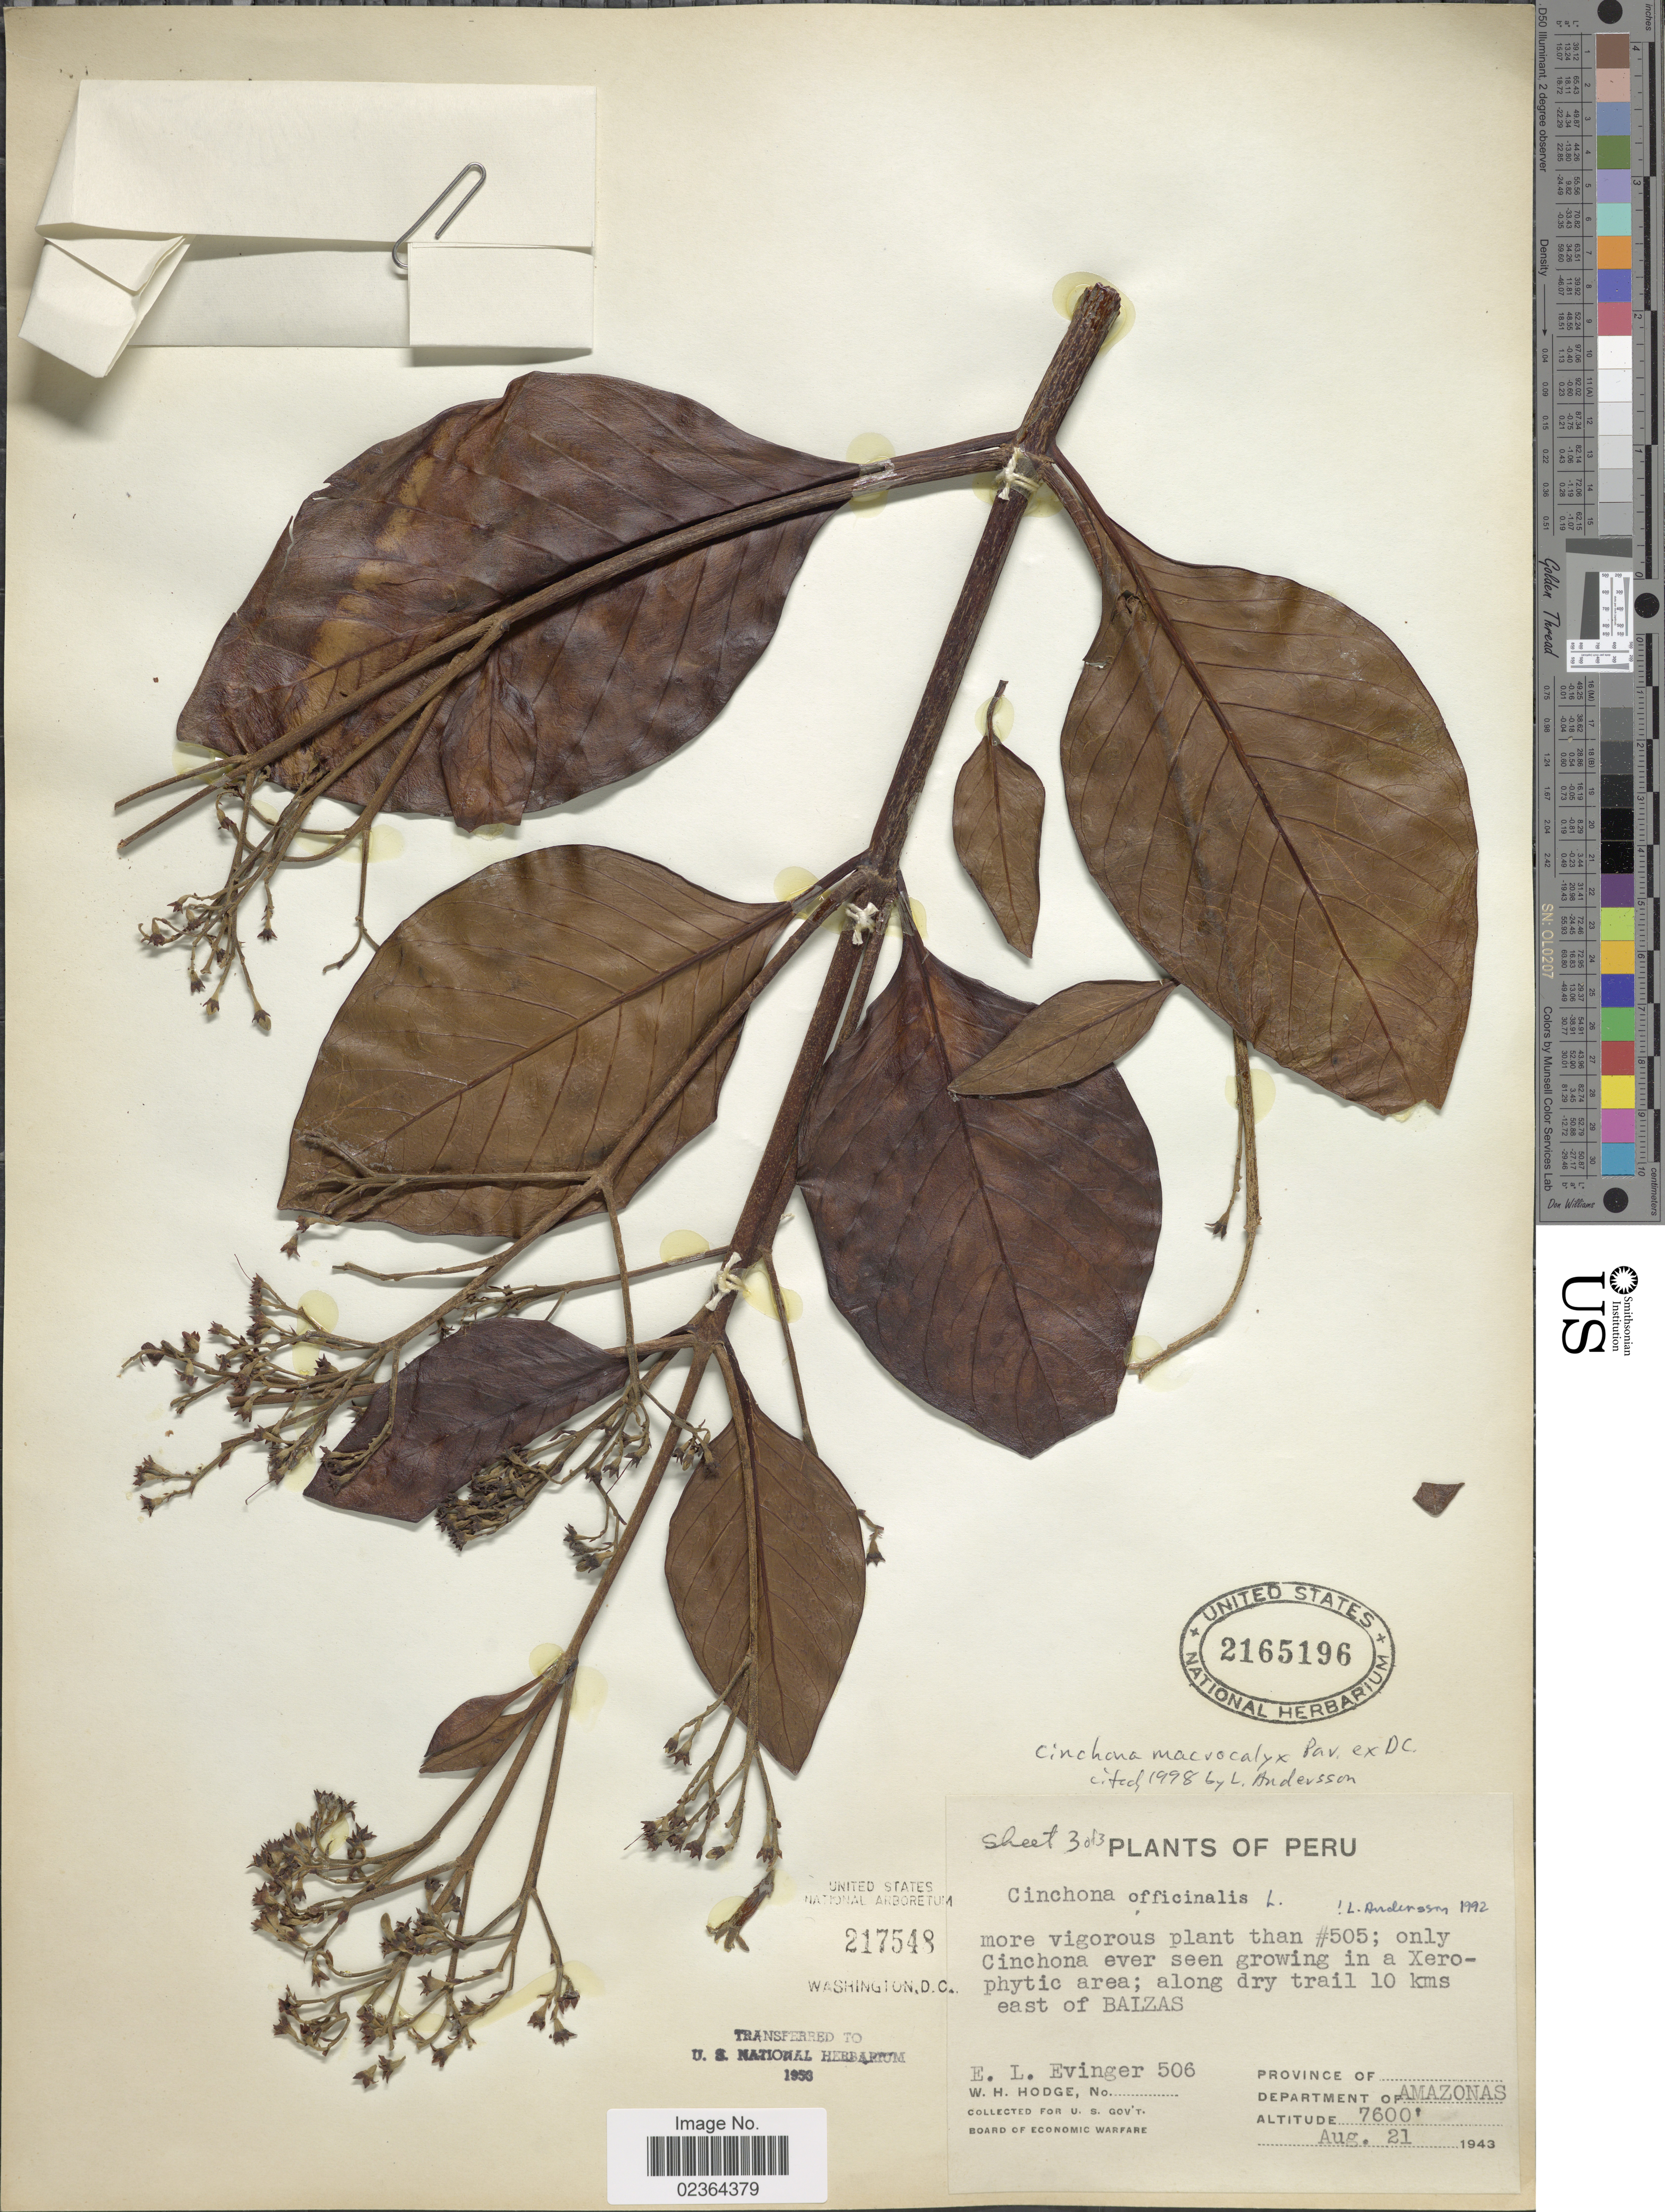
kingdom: Plantae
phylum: Tracheophyta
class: Magnoliopsida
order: Gentianales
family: Rubiaceae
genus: Cinchona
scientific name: Cinchona macrocalyx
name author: Pav. ex DC.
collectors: E. Evinger & W. Hodge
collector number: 506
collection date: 1943-08-21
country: Peru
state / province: Amazonas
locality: Along dry trail 10 kms east of Balzas, Department of Amazonas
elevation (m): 2316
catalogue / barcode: US 2165196